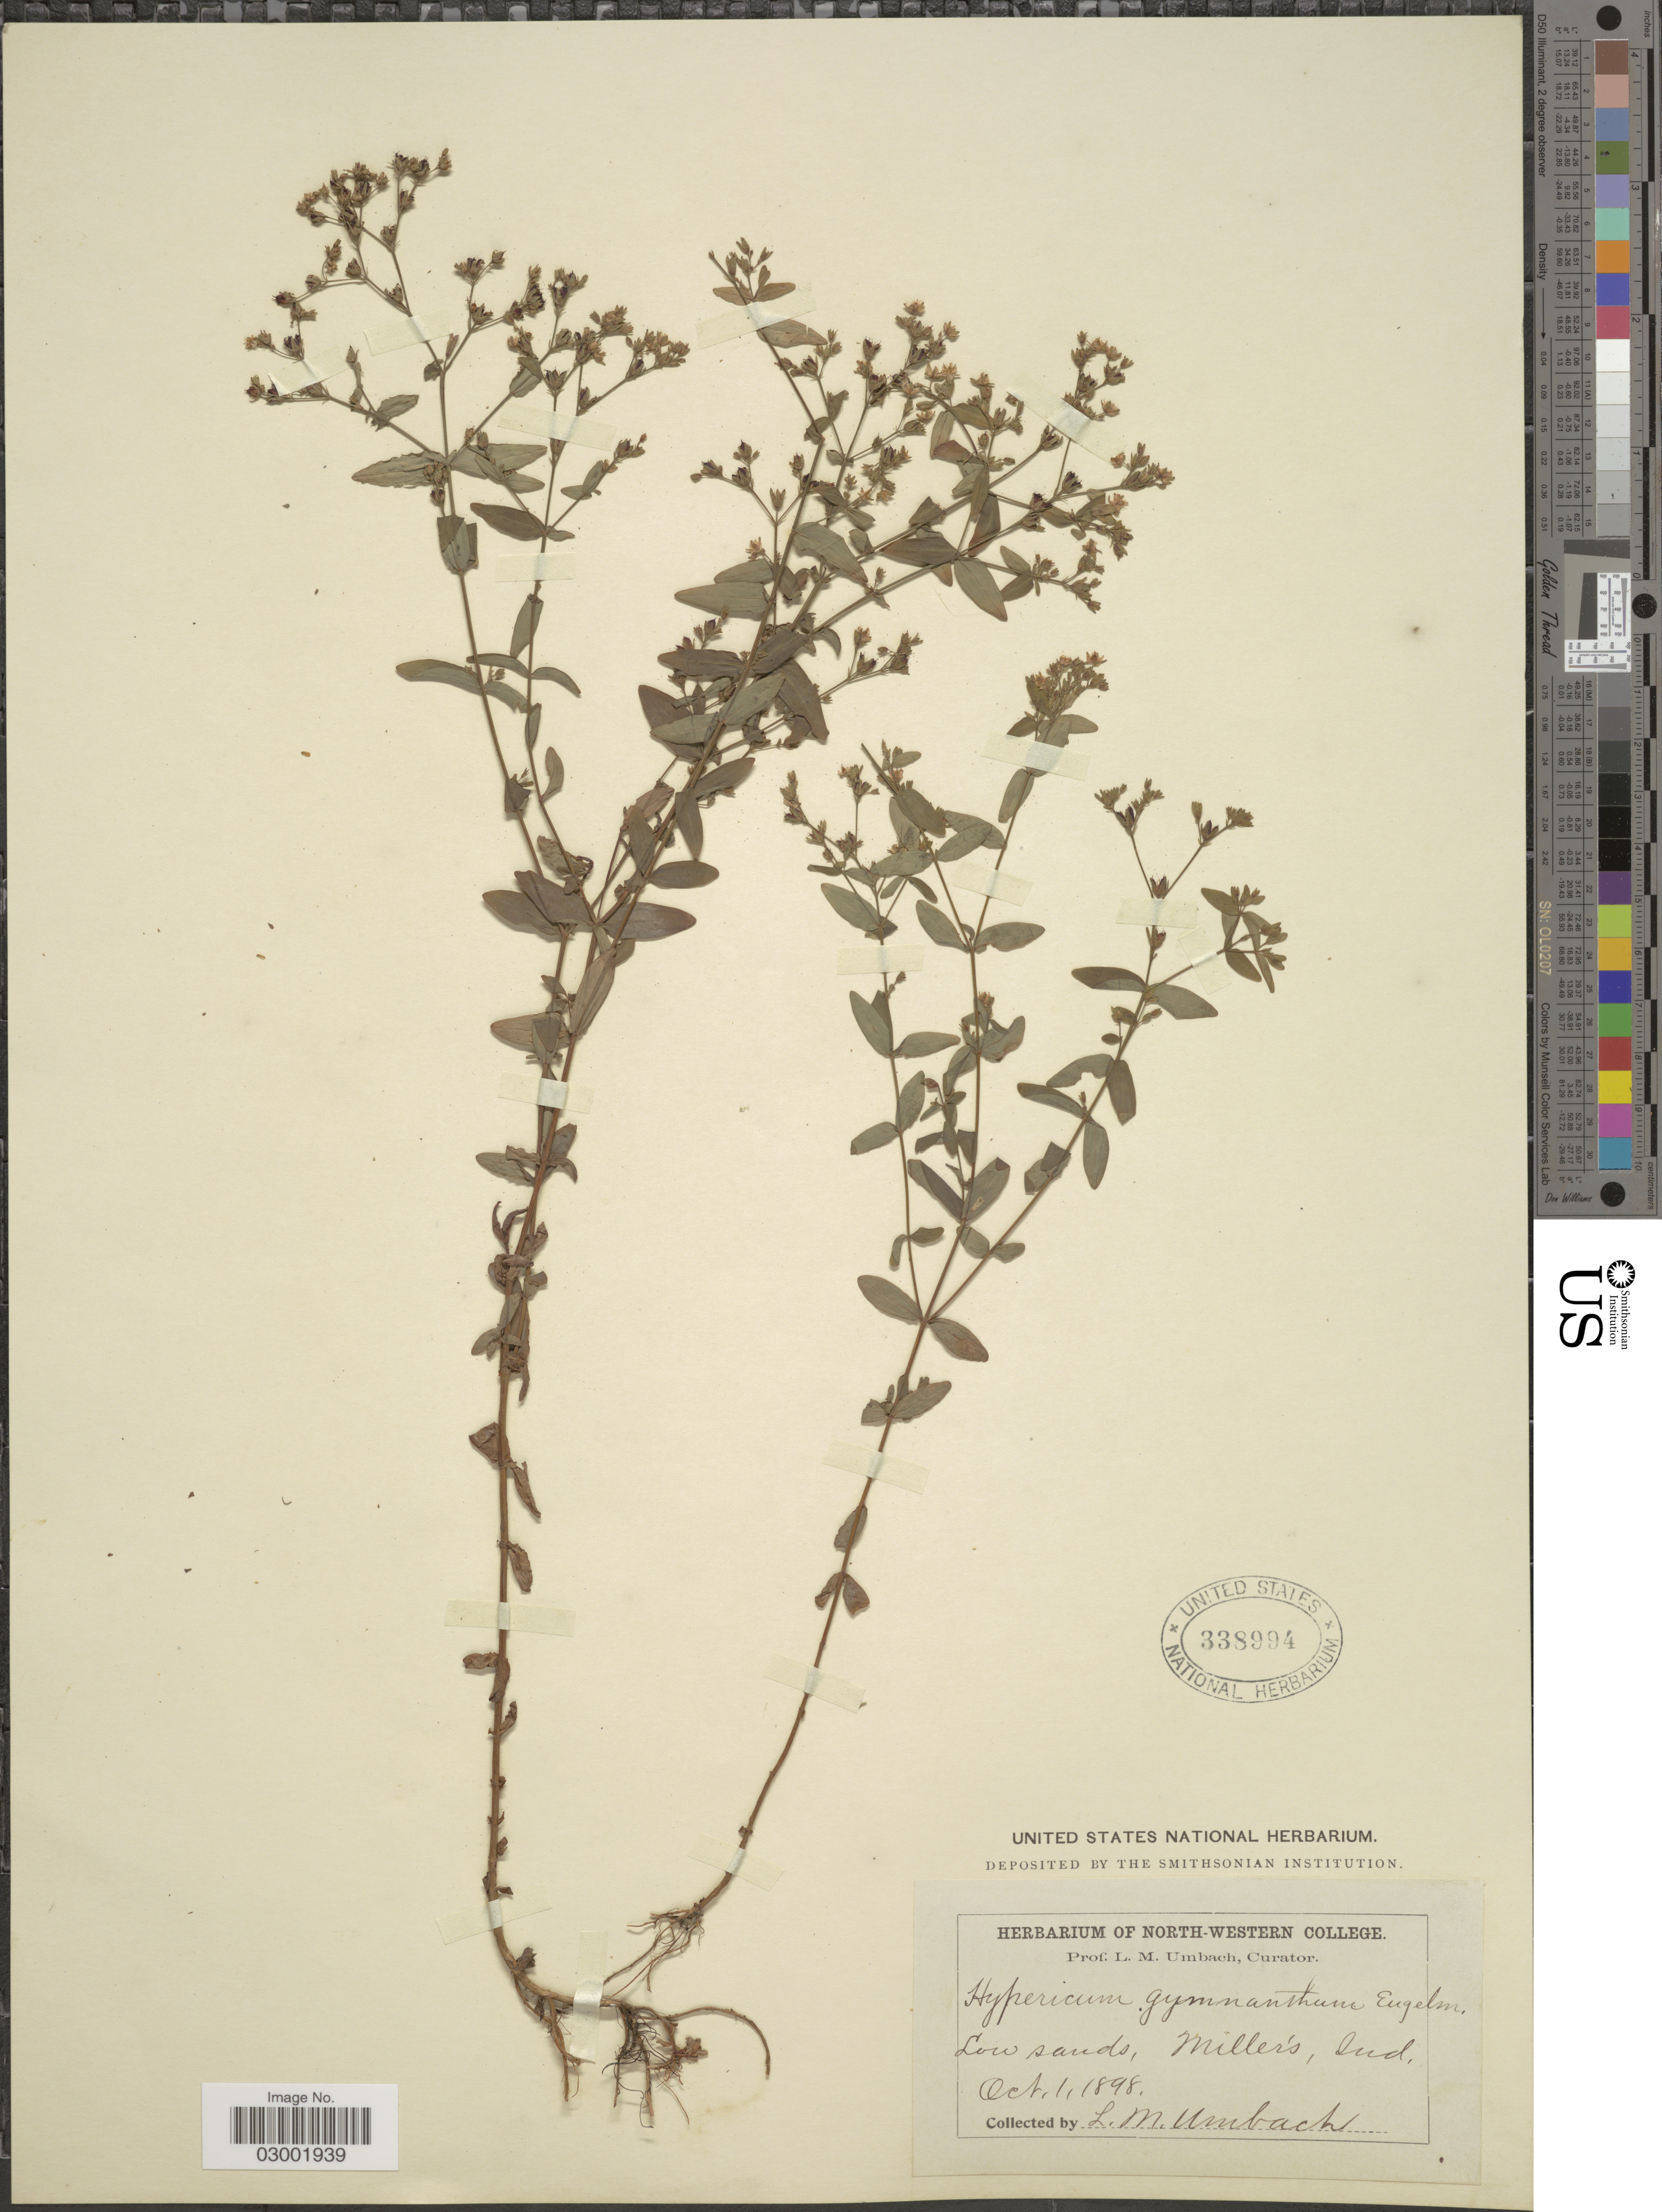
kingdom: Plantae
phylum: Tracheophyta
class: Magnoliopsida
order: Malpighiales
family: Hypericaceae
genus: Hypericum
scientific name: Hypericum mutilum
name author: L.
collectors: L. M. Umbach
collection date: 1898-10-01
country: United States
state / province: Indiana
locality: Miller's.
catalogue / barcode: US 338994